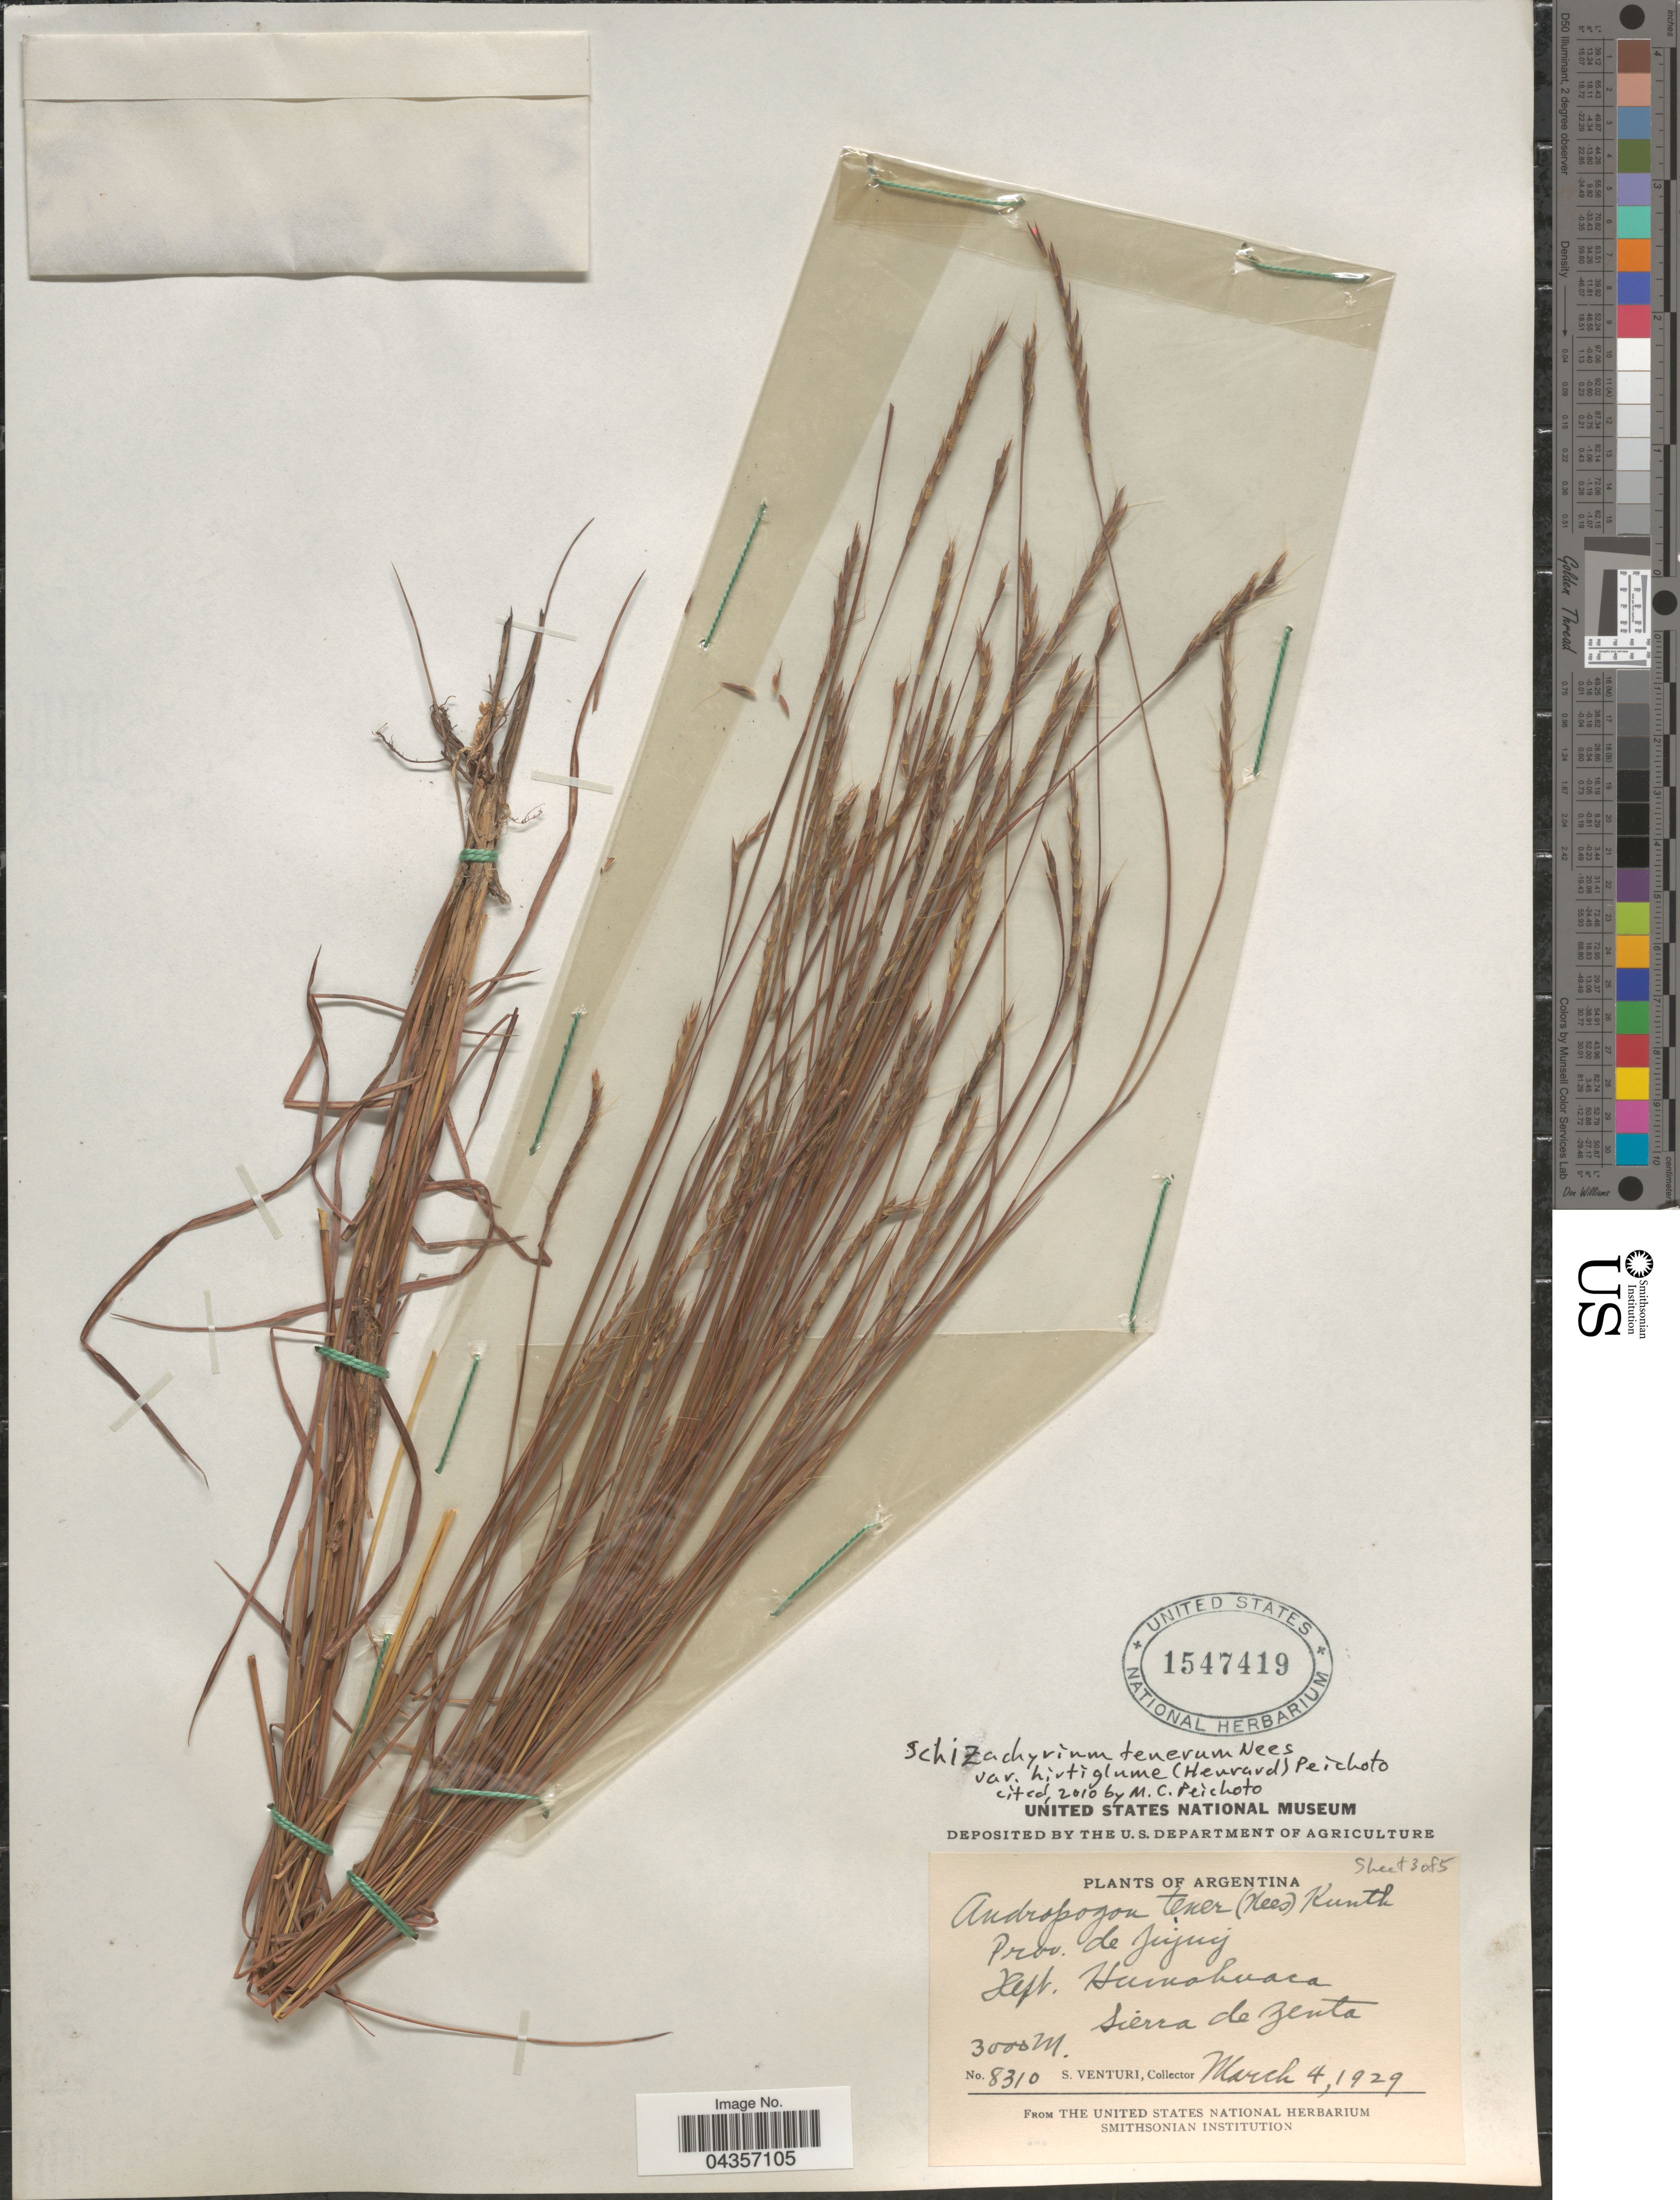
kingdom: Plantae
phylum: Tracheophyta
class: Liliopsida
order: Poales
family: Poaceae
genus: Schizachyrium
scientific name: Schizachyrium tenerum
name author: Nees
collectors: S. Venturi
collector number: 8310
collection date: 1929-03-04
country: Argentina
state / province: Jujuy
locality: Dept. Huinahuaca. Sierra de Zenta.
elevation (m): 3000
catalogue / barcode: US 1547419